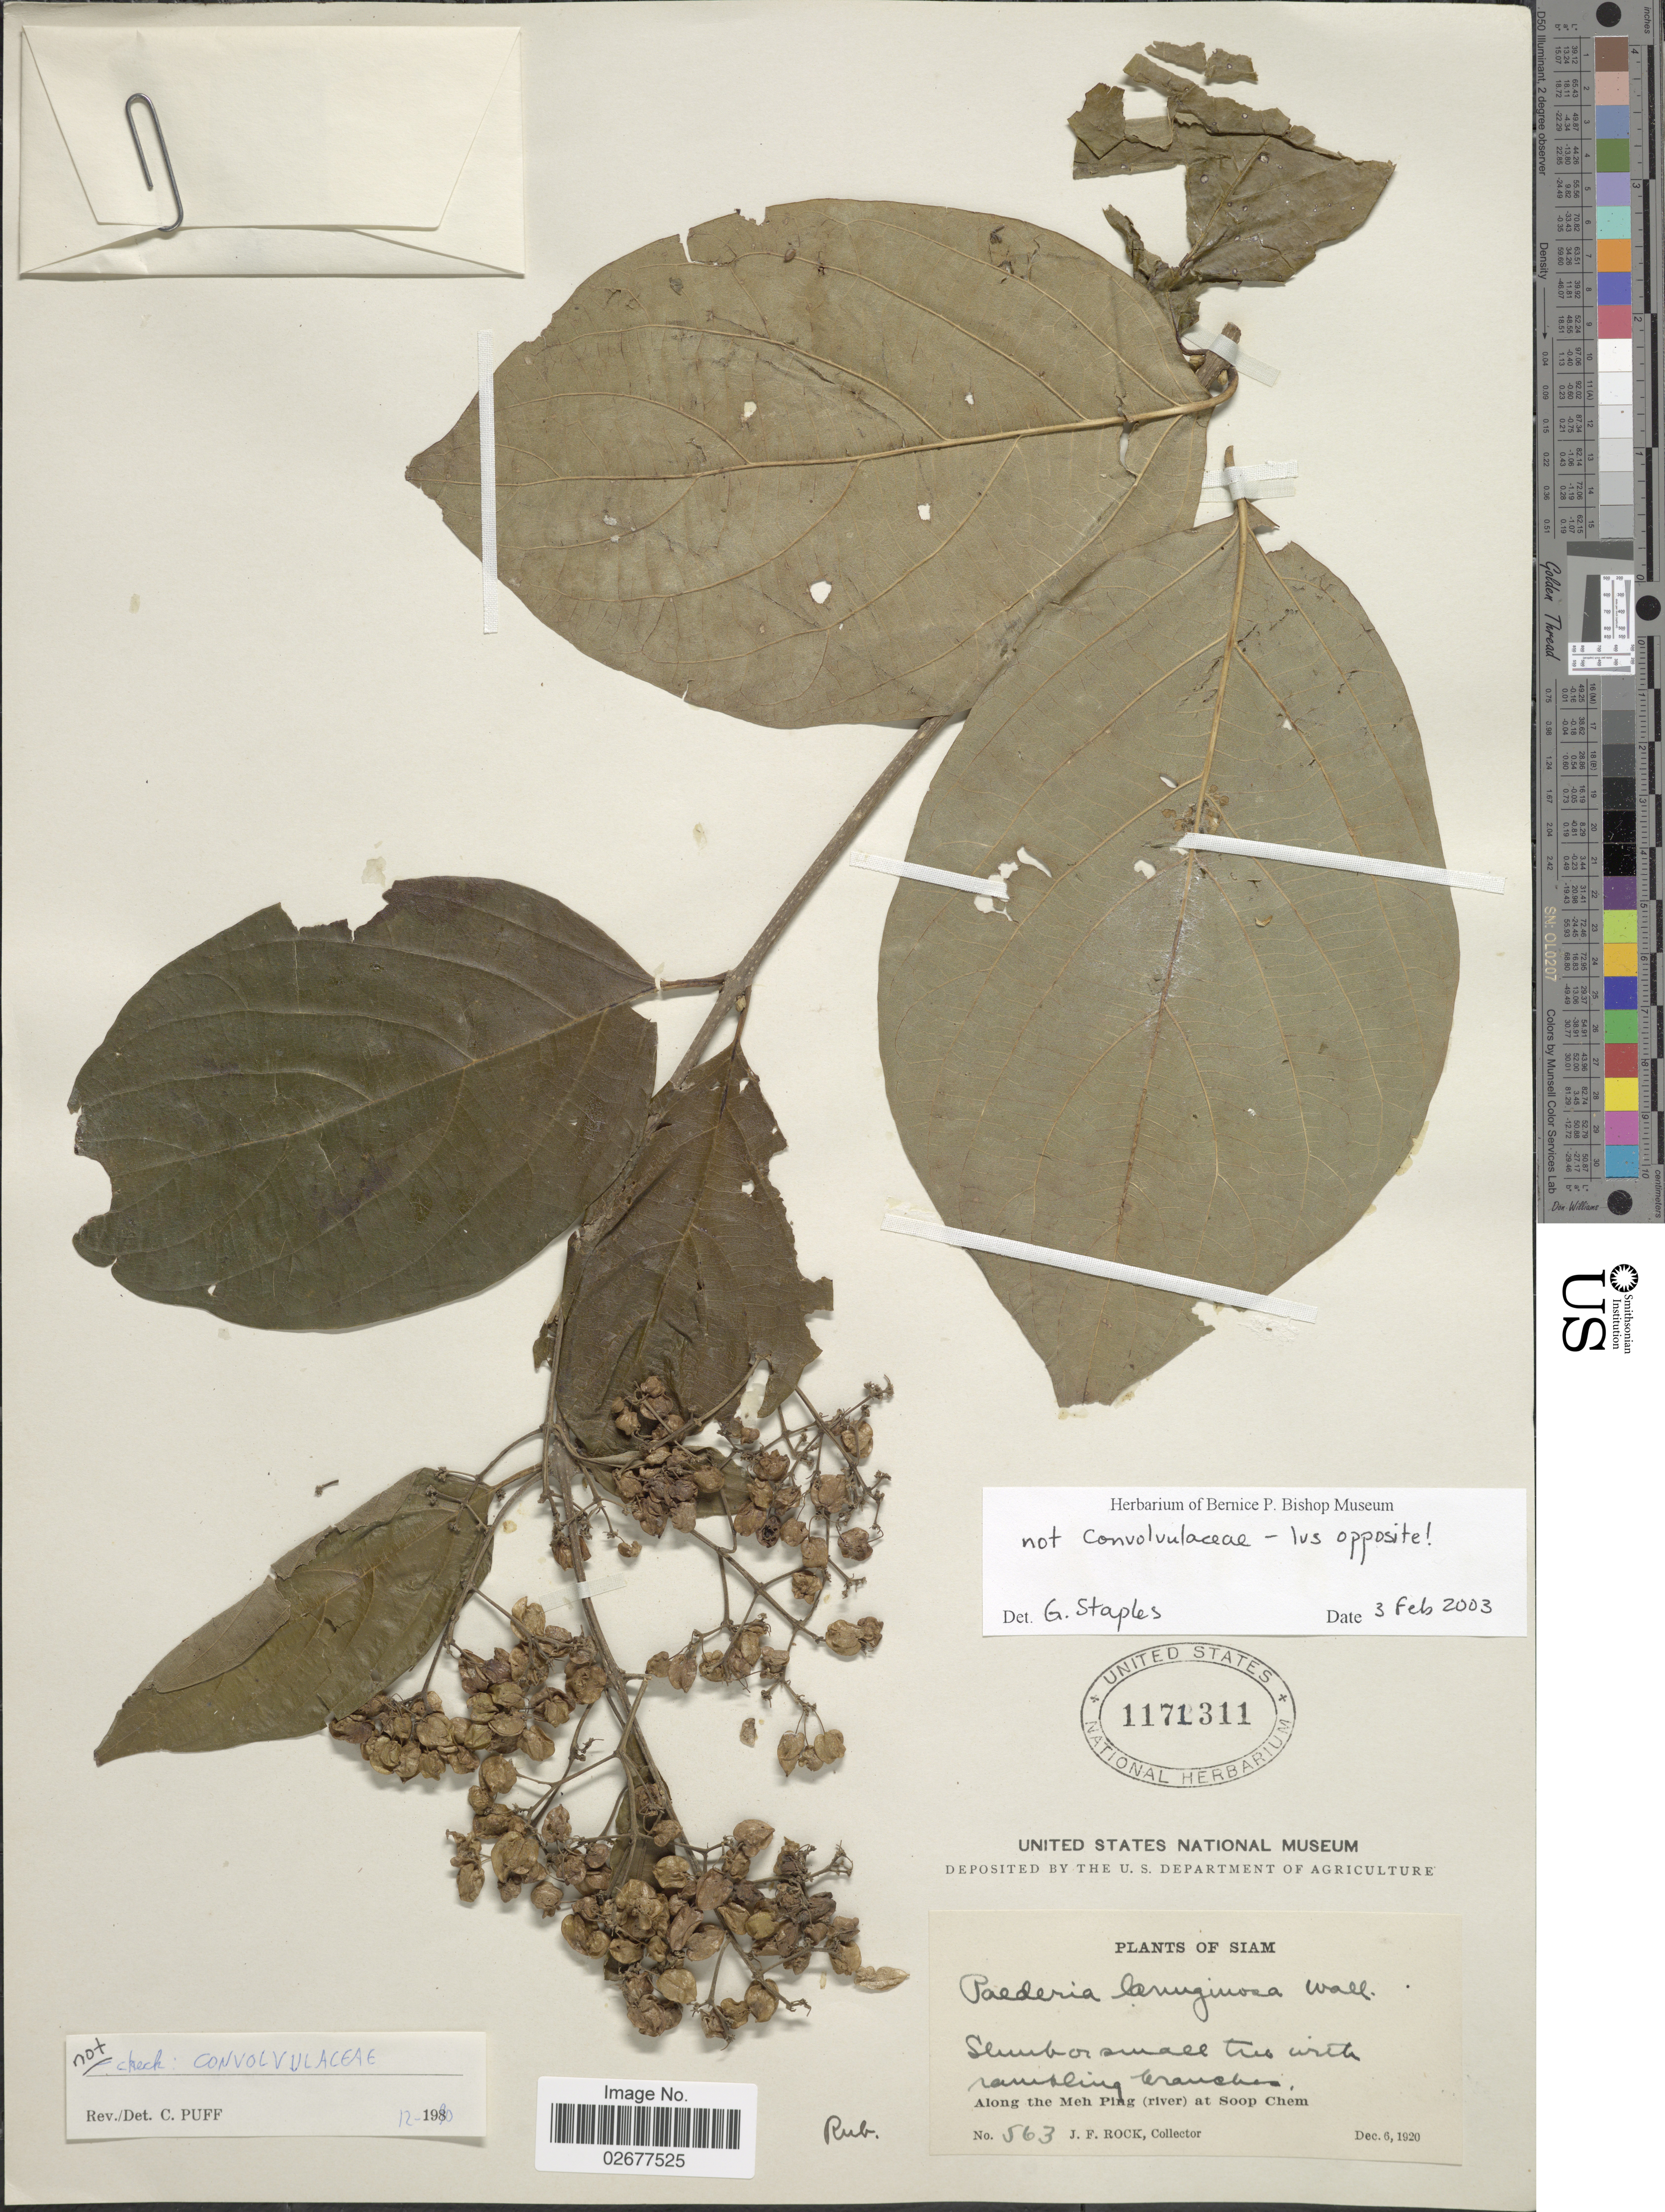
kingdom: Plantae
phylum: Tracheophyta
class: Magnoliopsida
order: Gentianales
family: Rubiaceae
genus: Paederia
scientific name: Paederia sp.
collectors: J. Rock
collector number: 563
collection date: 1920-12-06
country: Thailand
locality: Siam. Along the Meh Ping (river) at Soop Chem.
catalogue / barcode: US 1171311